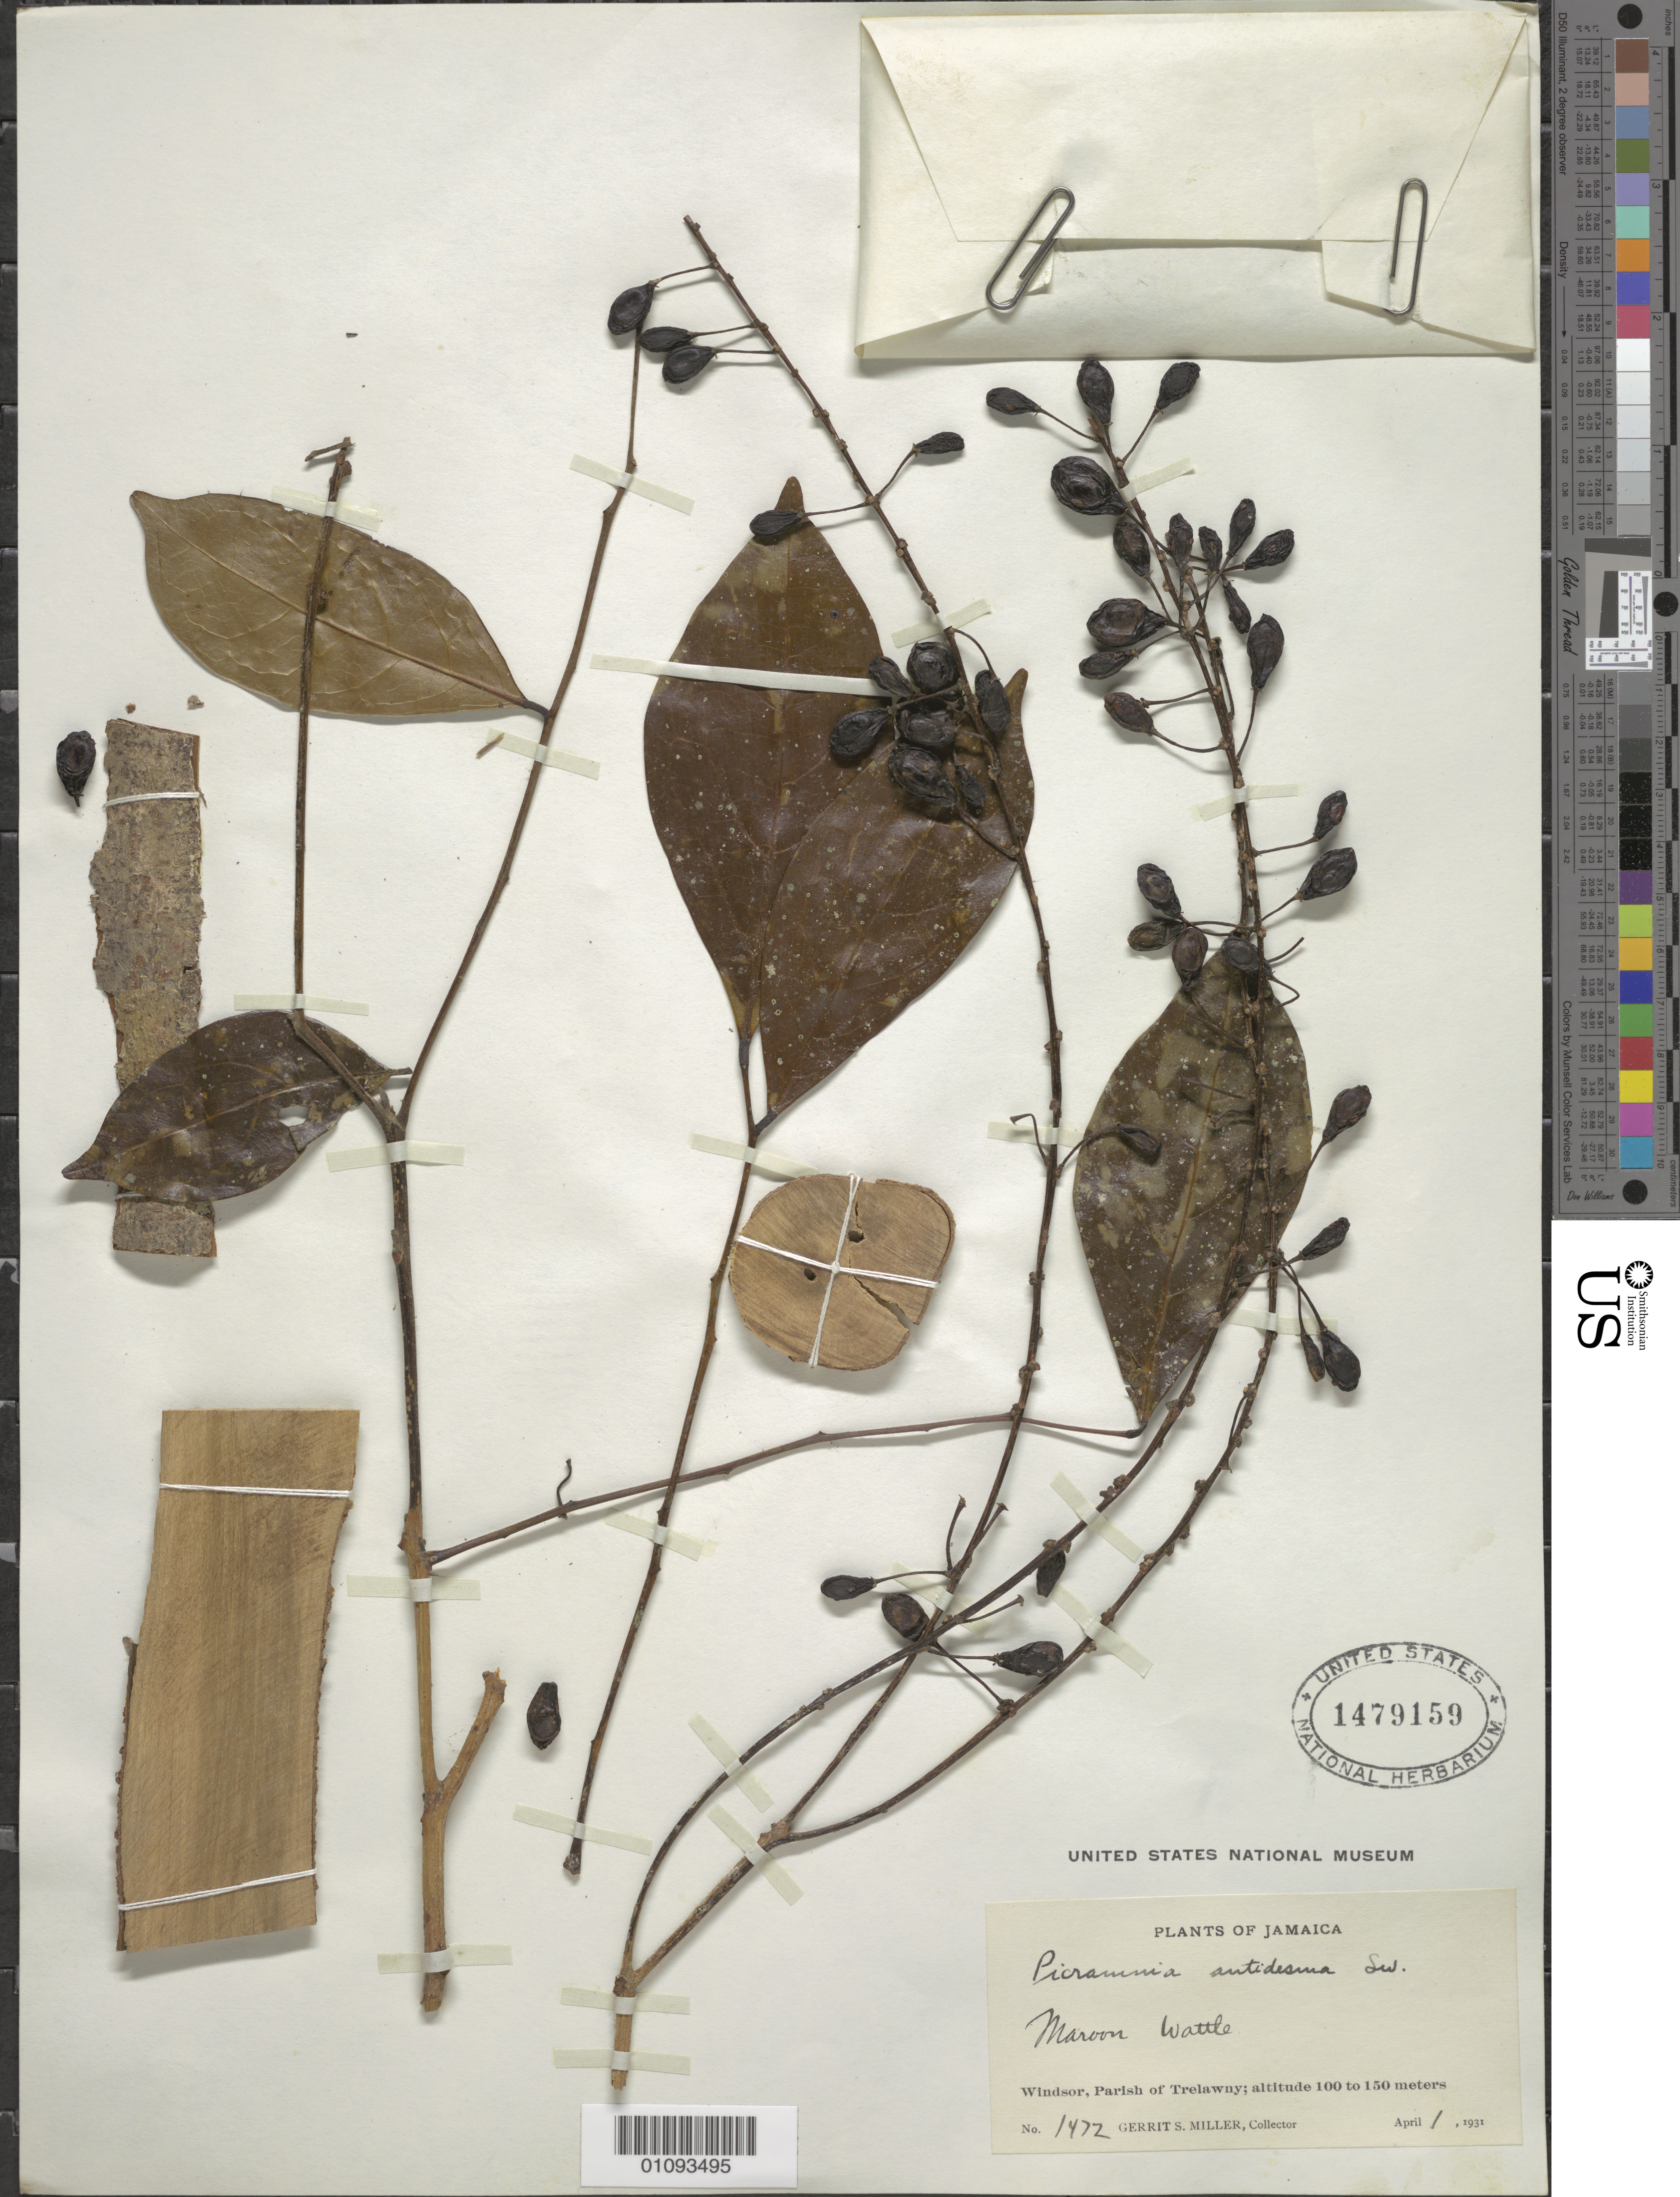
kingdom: Plantae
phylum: Tracheophyta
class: Magnoliopsida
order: Picramniales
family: Picramniaceae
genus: Picramnia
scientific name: Picramnia antidesma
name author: Sw.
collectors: G. S. Miller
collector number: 1472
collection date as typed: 01 Apr 1931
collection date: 1931-04-01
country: Jamaica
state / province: Trelawny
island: Jamaica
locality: Windsor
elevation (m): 100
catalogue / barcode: US 1479159